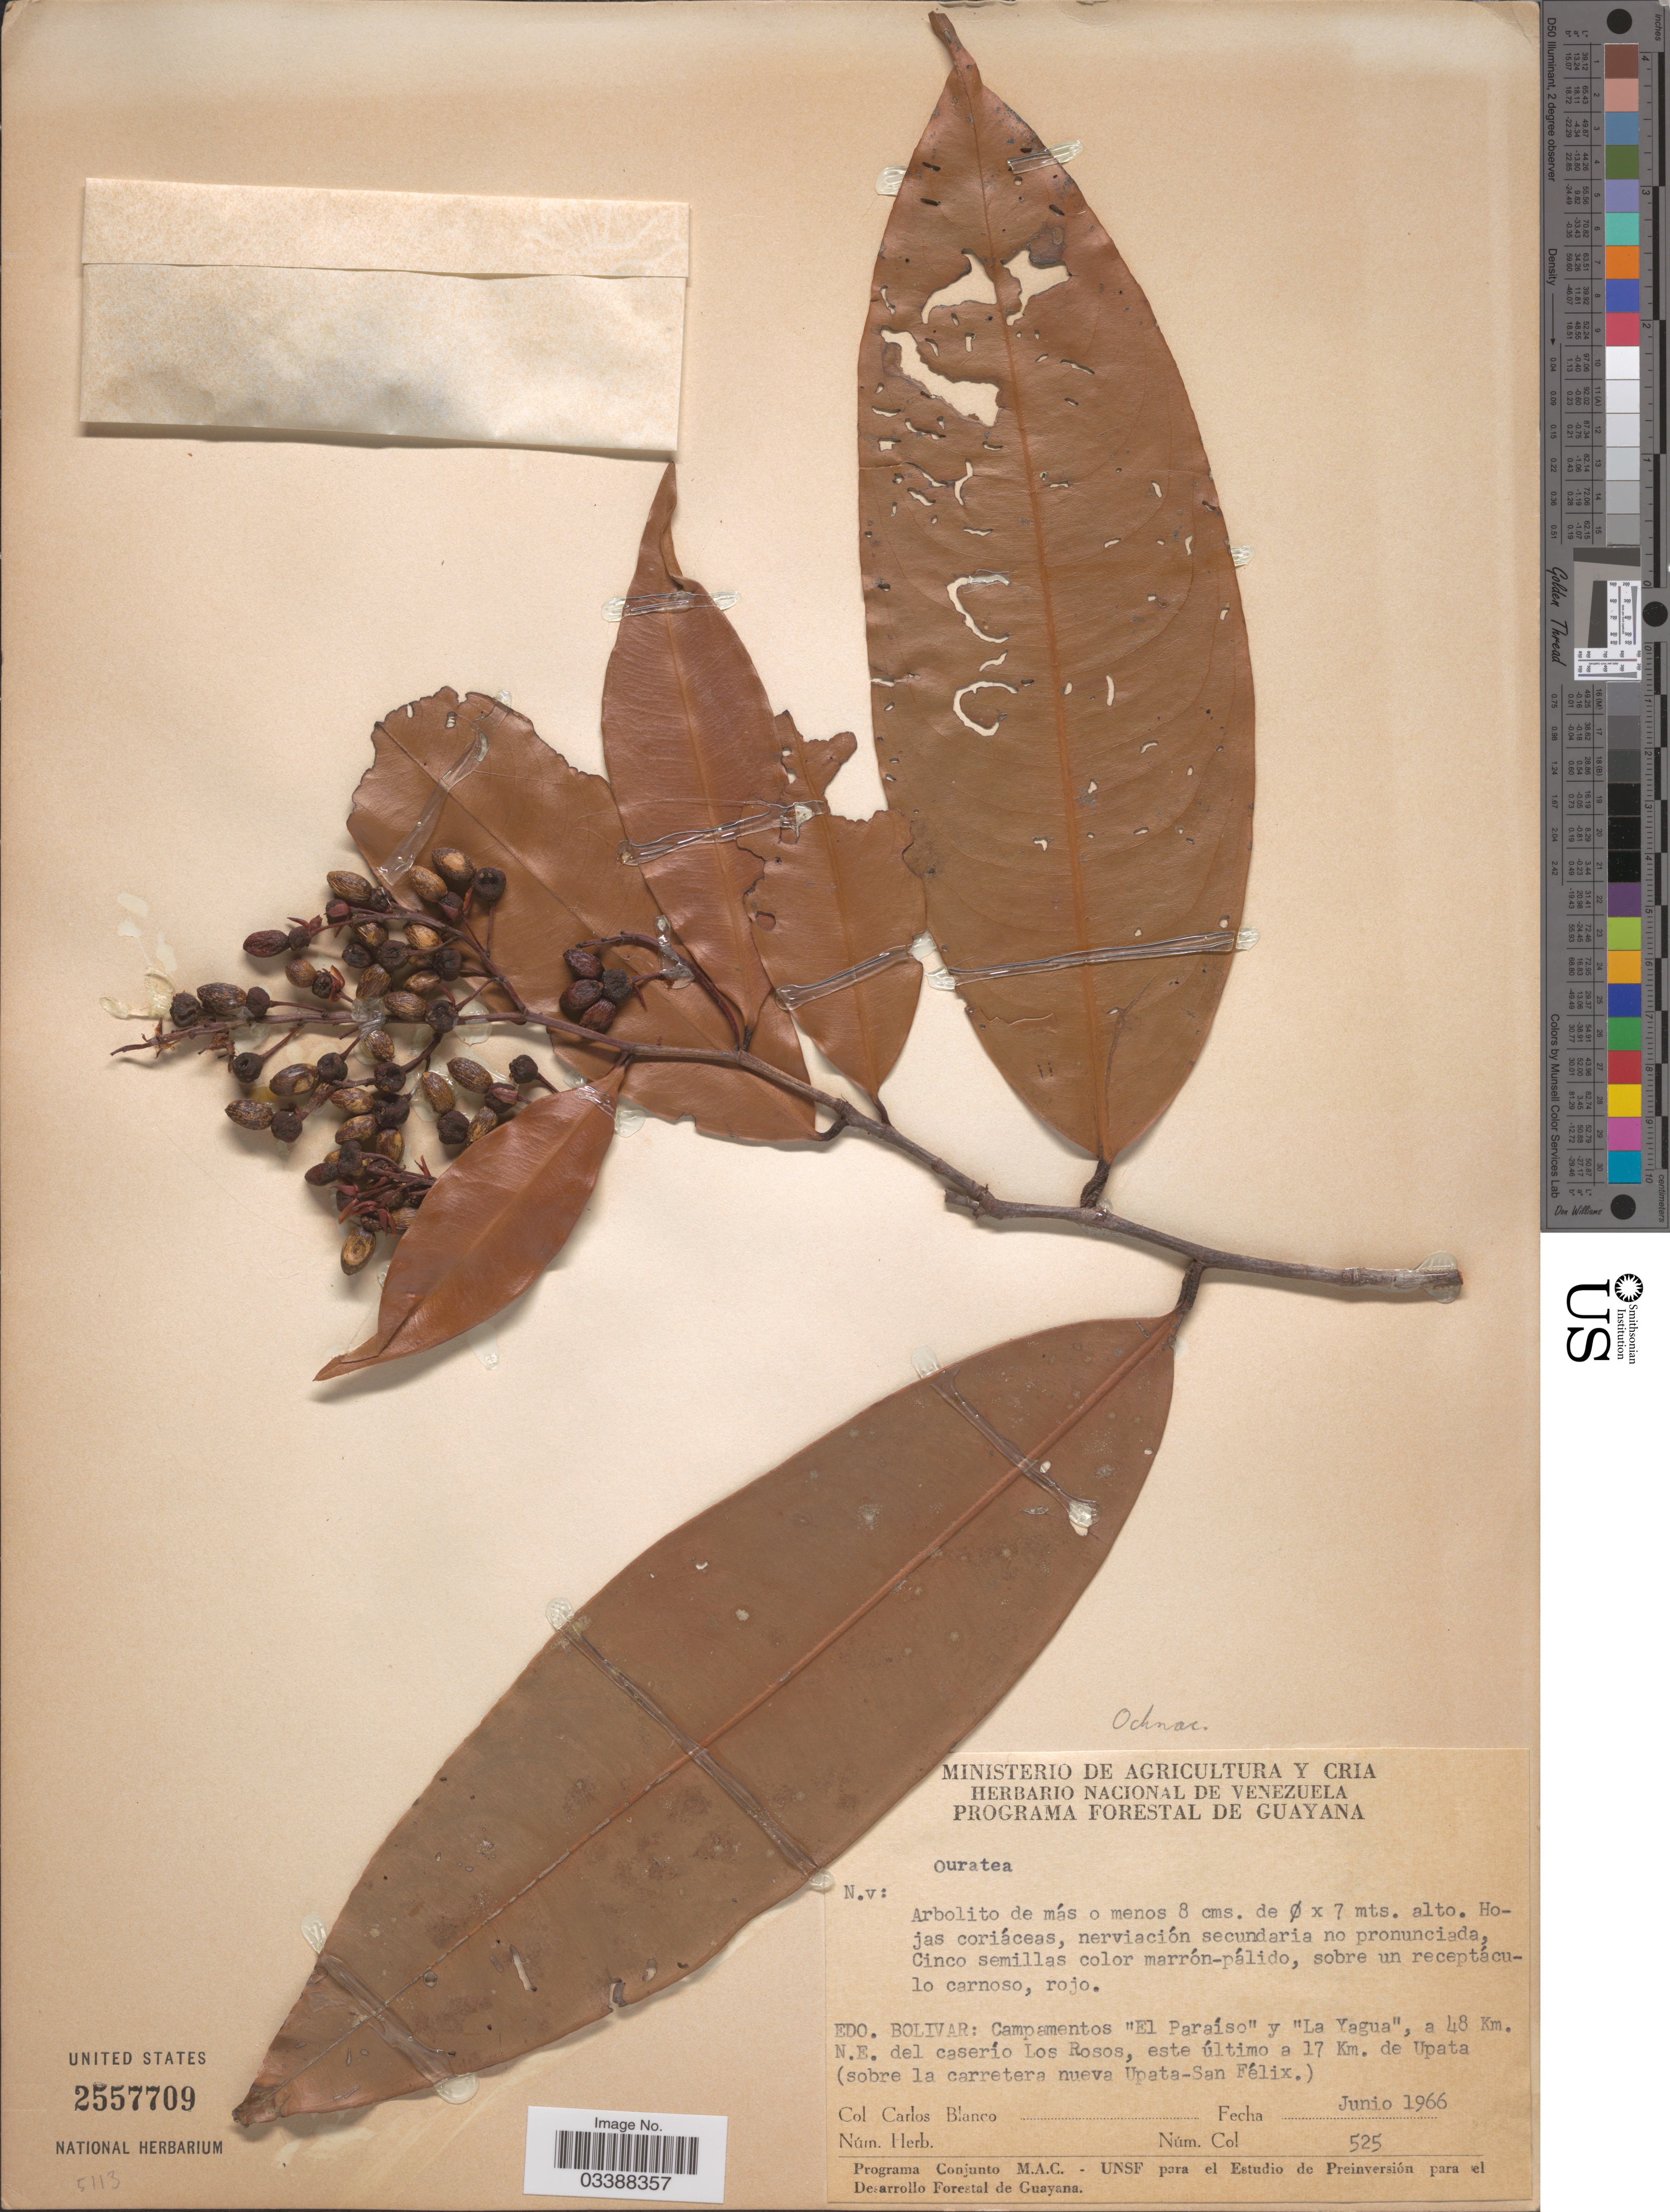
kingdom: Plantae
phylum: Tracheophyta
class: Magnoliopsida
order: Malpighiales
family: Ochnaceae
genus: Ouratea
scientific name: Ouratea sp.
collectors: C. Blanco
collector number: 525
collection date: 1966-06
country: Venezuela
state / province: Bolivar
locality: Campamento "El Paraíso" y "La Yagua", a 48 Km. N.E. del caserío Los Rosos, este último a 17 Km. de Upata (sobre la carretera nueva Upata-San Félix).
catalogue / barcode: US 2557709